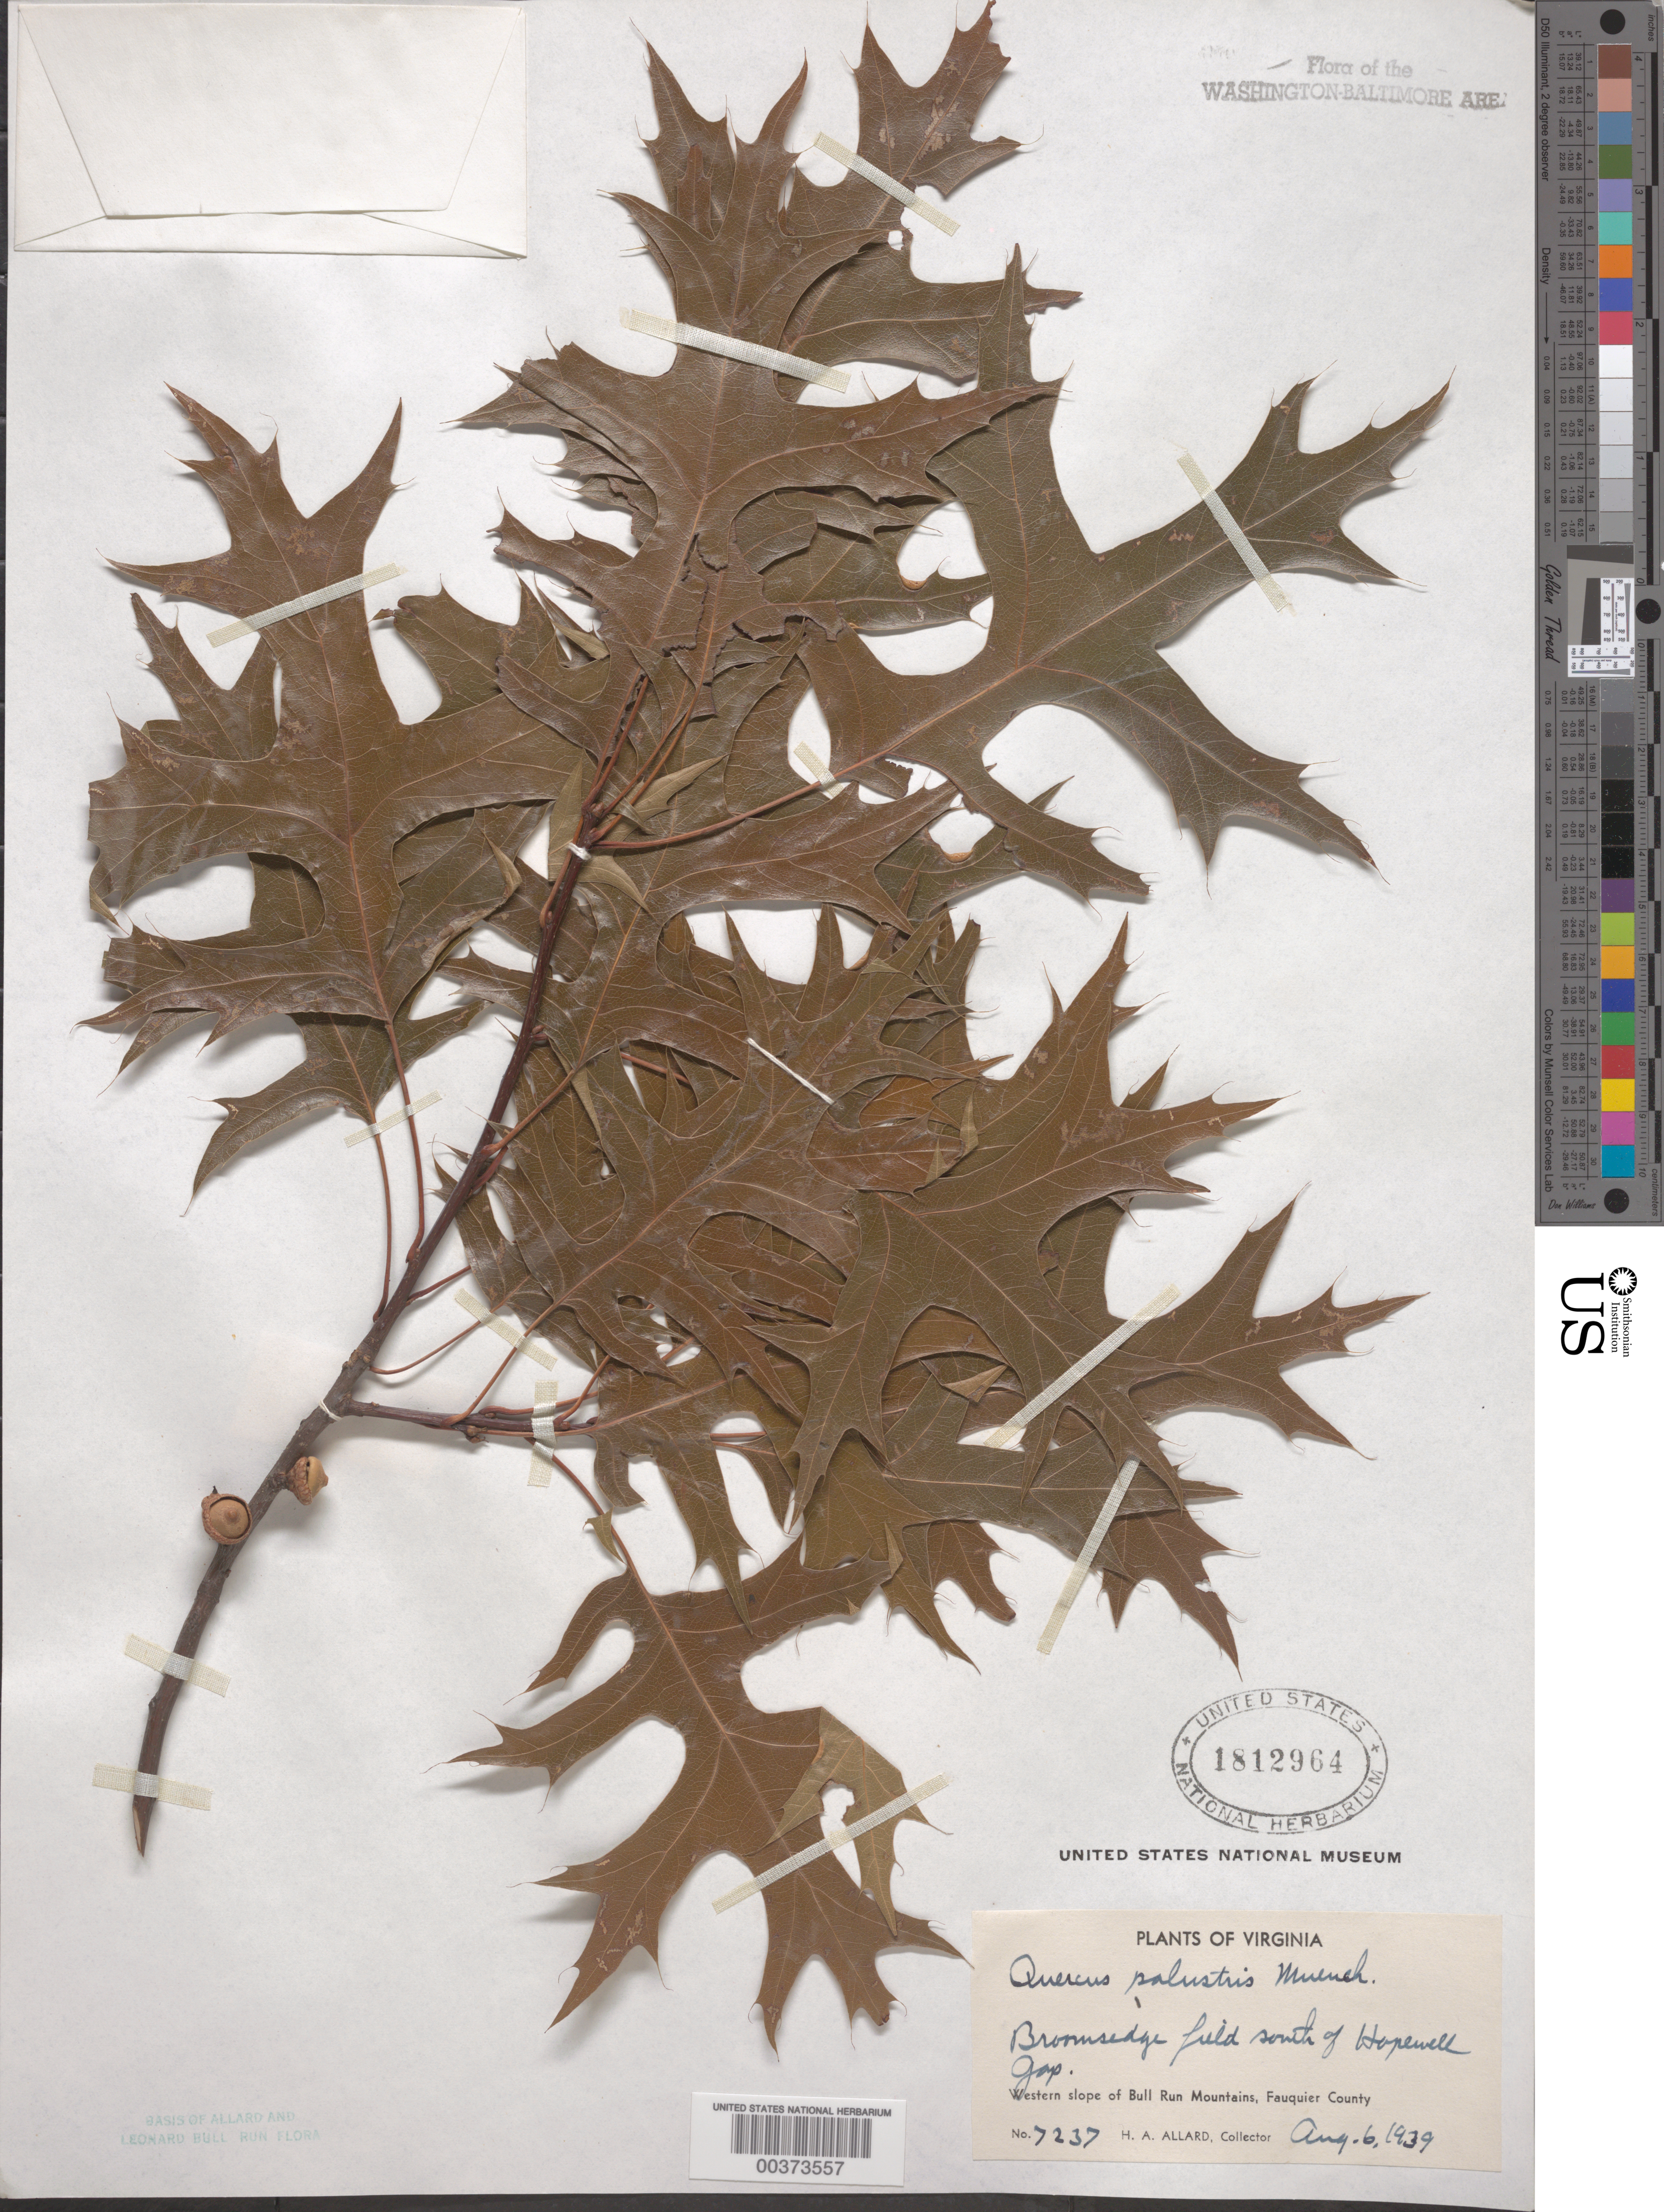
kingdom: Plantae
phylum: Tracheophyta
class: Magnoliopsida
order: Fagales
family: Fagaceae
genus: Quercus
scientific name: Quercus palustris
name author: Münchh.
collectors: H. A. Allard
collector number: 7237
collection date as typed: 06 Aug 1939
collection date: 1939-08-06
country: United States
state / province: Virginia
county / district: Fauquier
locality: South of Hopewell Gap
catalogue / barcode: US 1812964